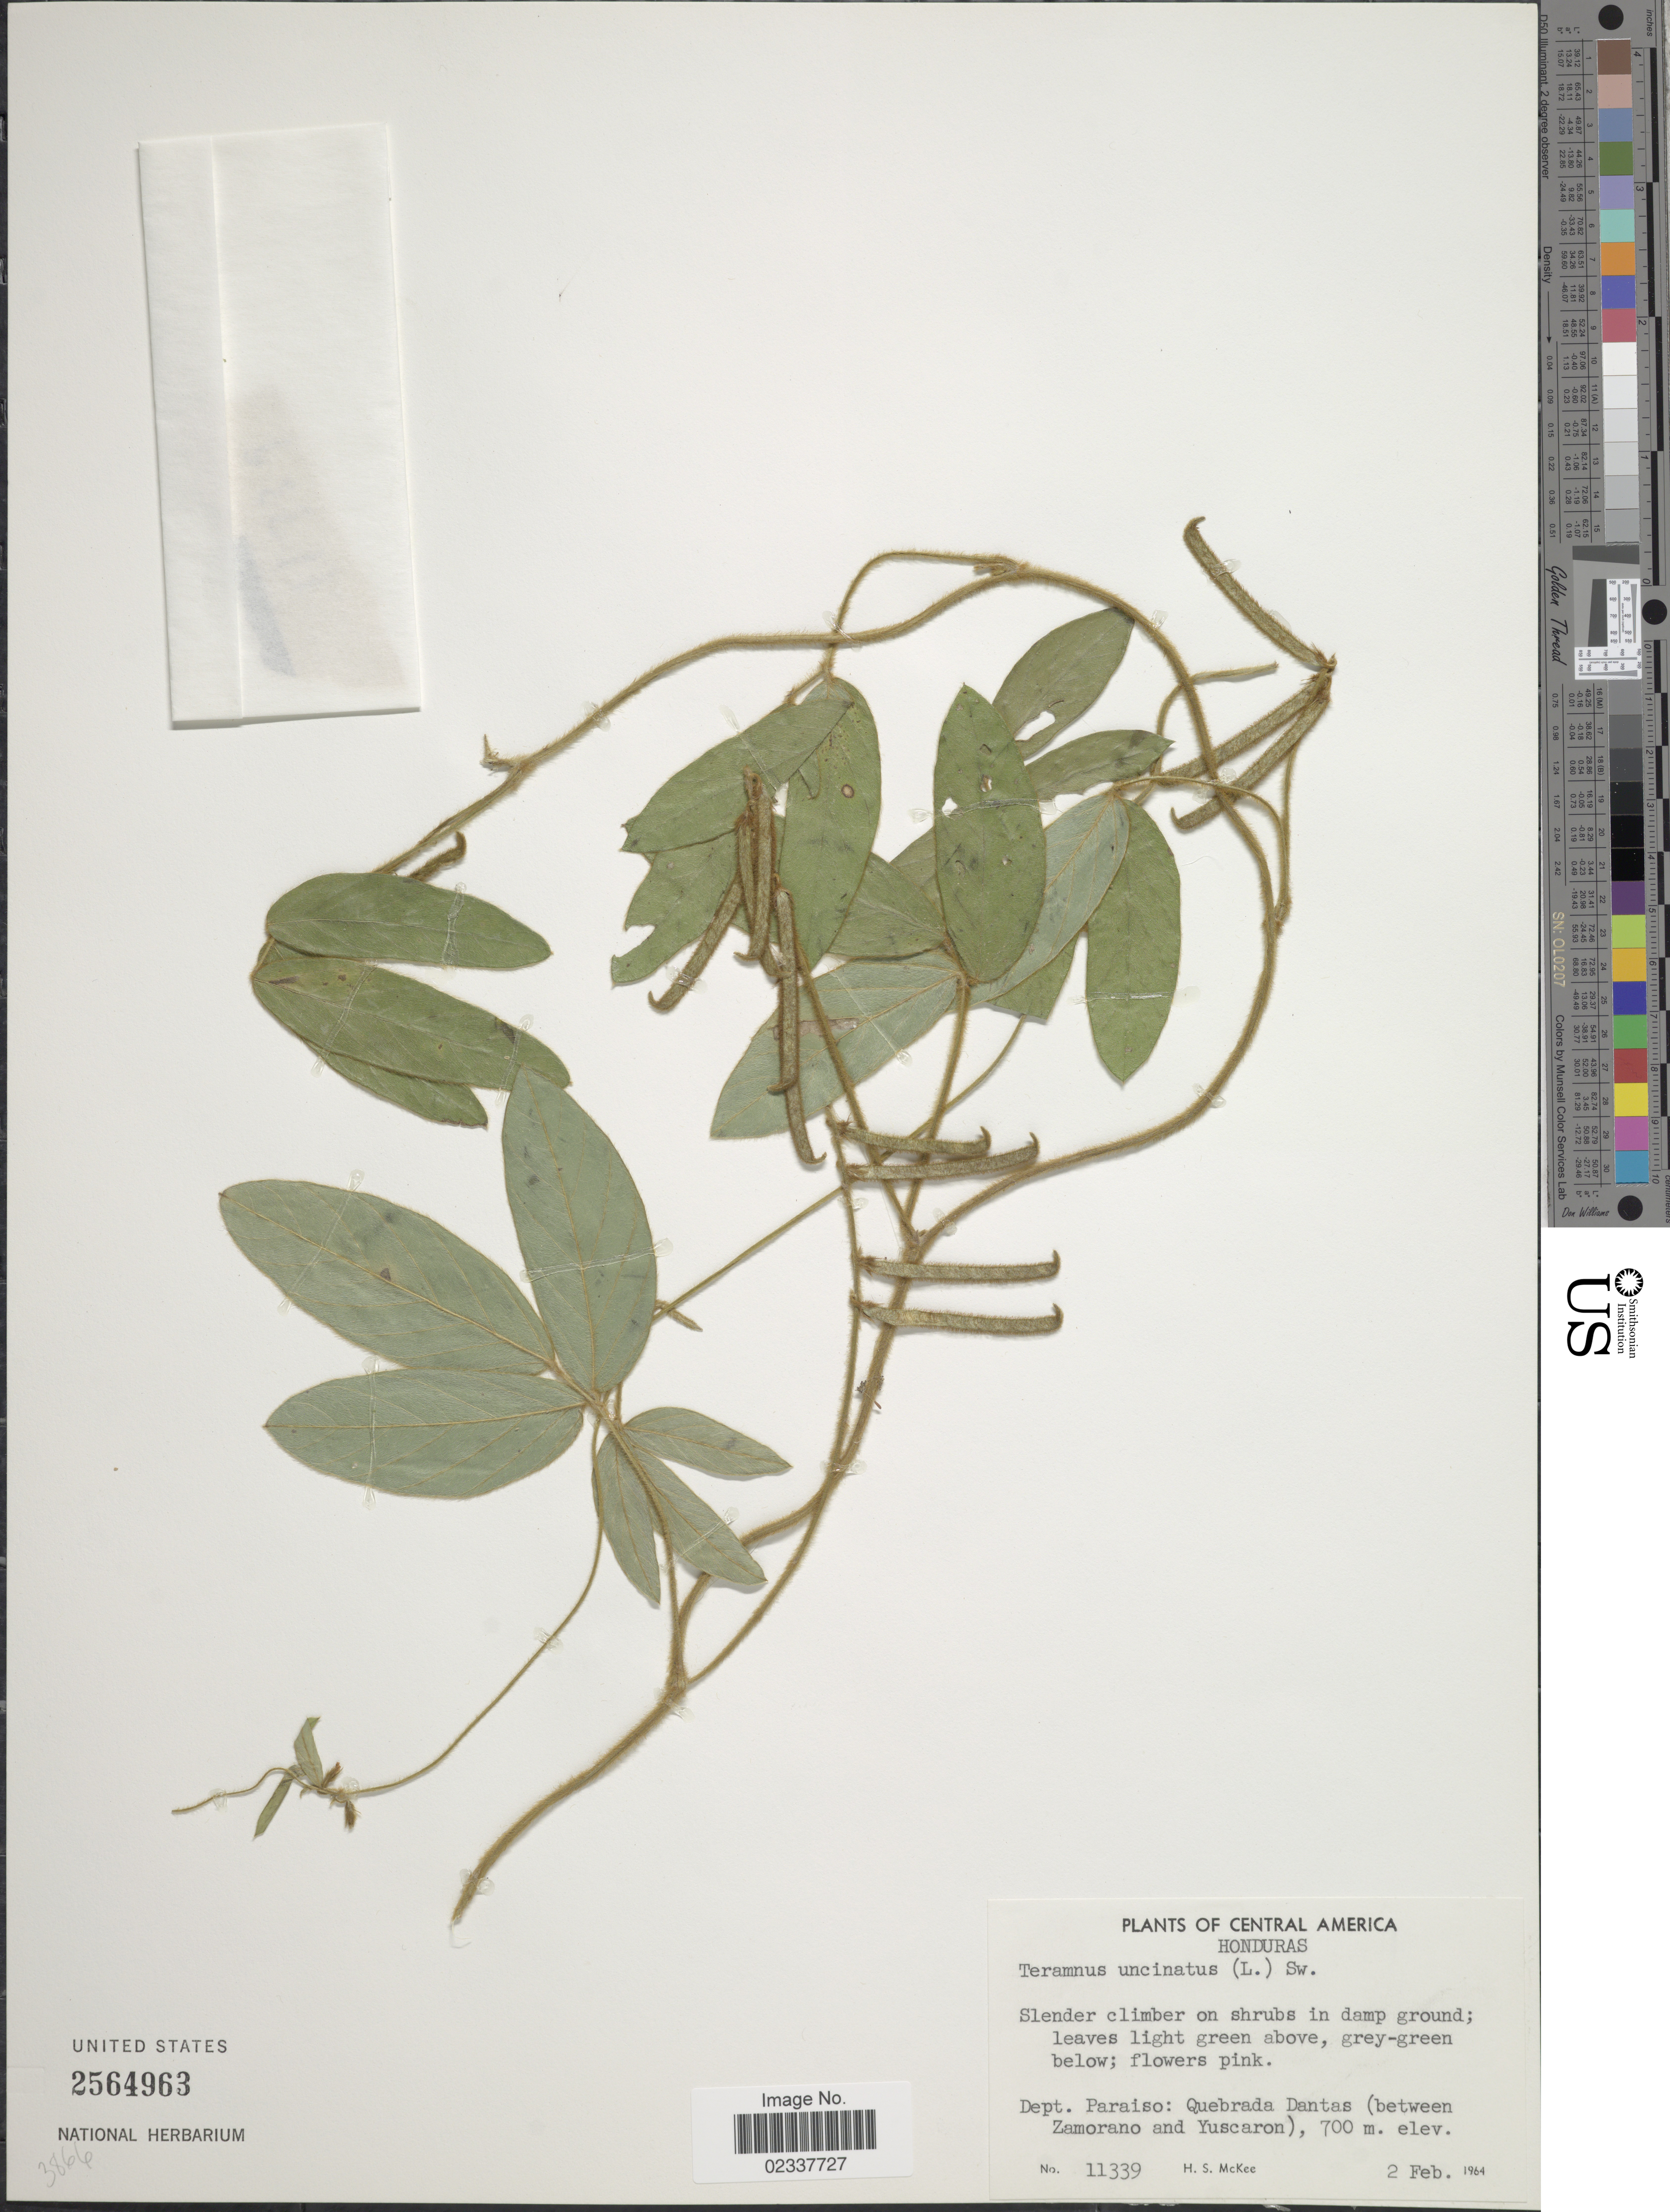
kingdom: Plantae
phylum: Tracheophyta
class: Magnoliopsida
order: Fabales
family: Fabaceae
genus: Teramnus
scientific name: Teramnus uncinatus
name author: (L.) Sw.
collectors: H. S. McKee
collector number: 11339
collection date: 1964-02-02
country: Honduras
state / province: El Paraíso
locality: Quebrada Dantas (between Zamorano and Yuscaron)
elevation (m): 700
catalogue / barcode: US 2564963